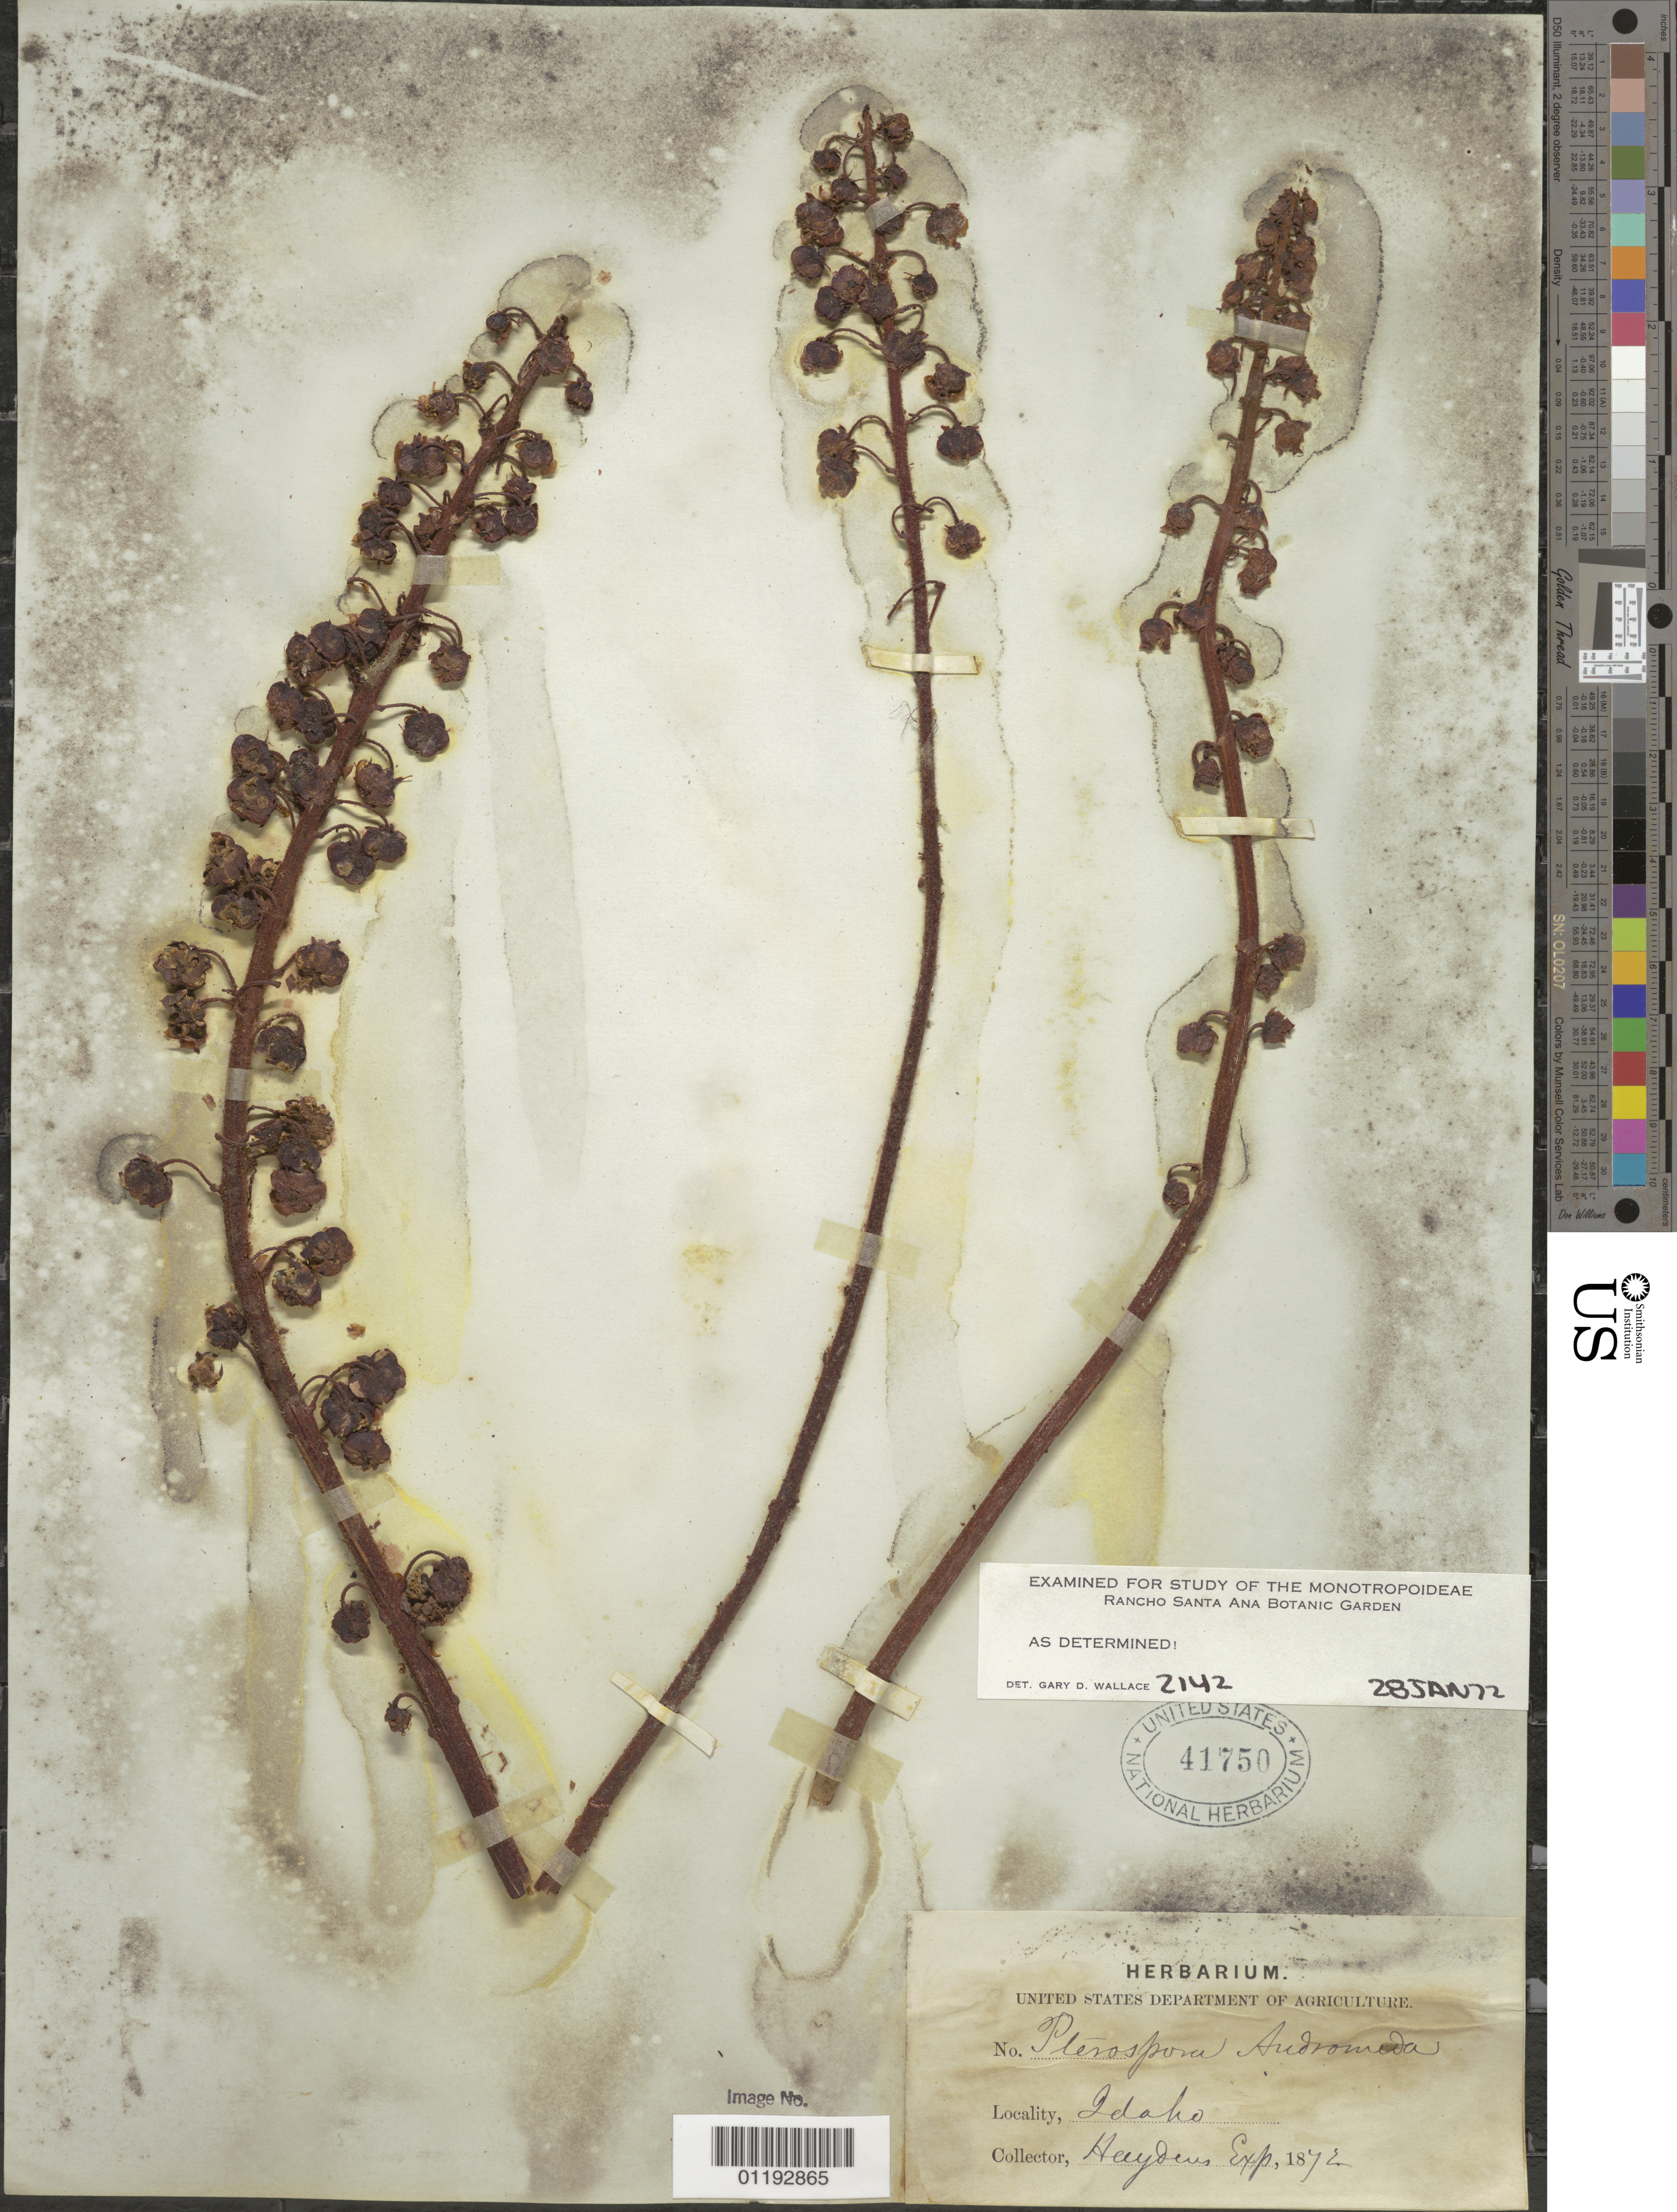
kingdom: Plantae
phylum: Tracheophyta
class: Magnoliopsida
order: Ericales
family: Ericaceae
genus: Pterospora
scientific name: Pterospora andromedea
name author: Nutt.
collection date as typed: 1872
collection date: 1872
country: United States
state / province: Idaho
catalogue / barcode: US 41750